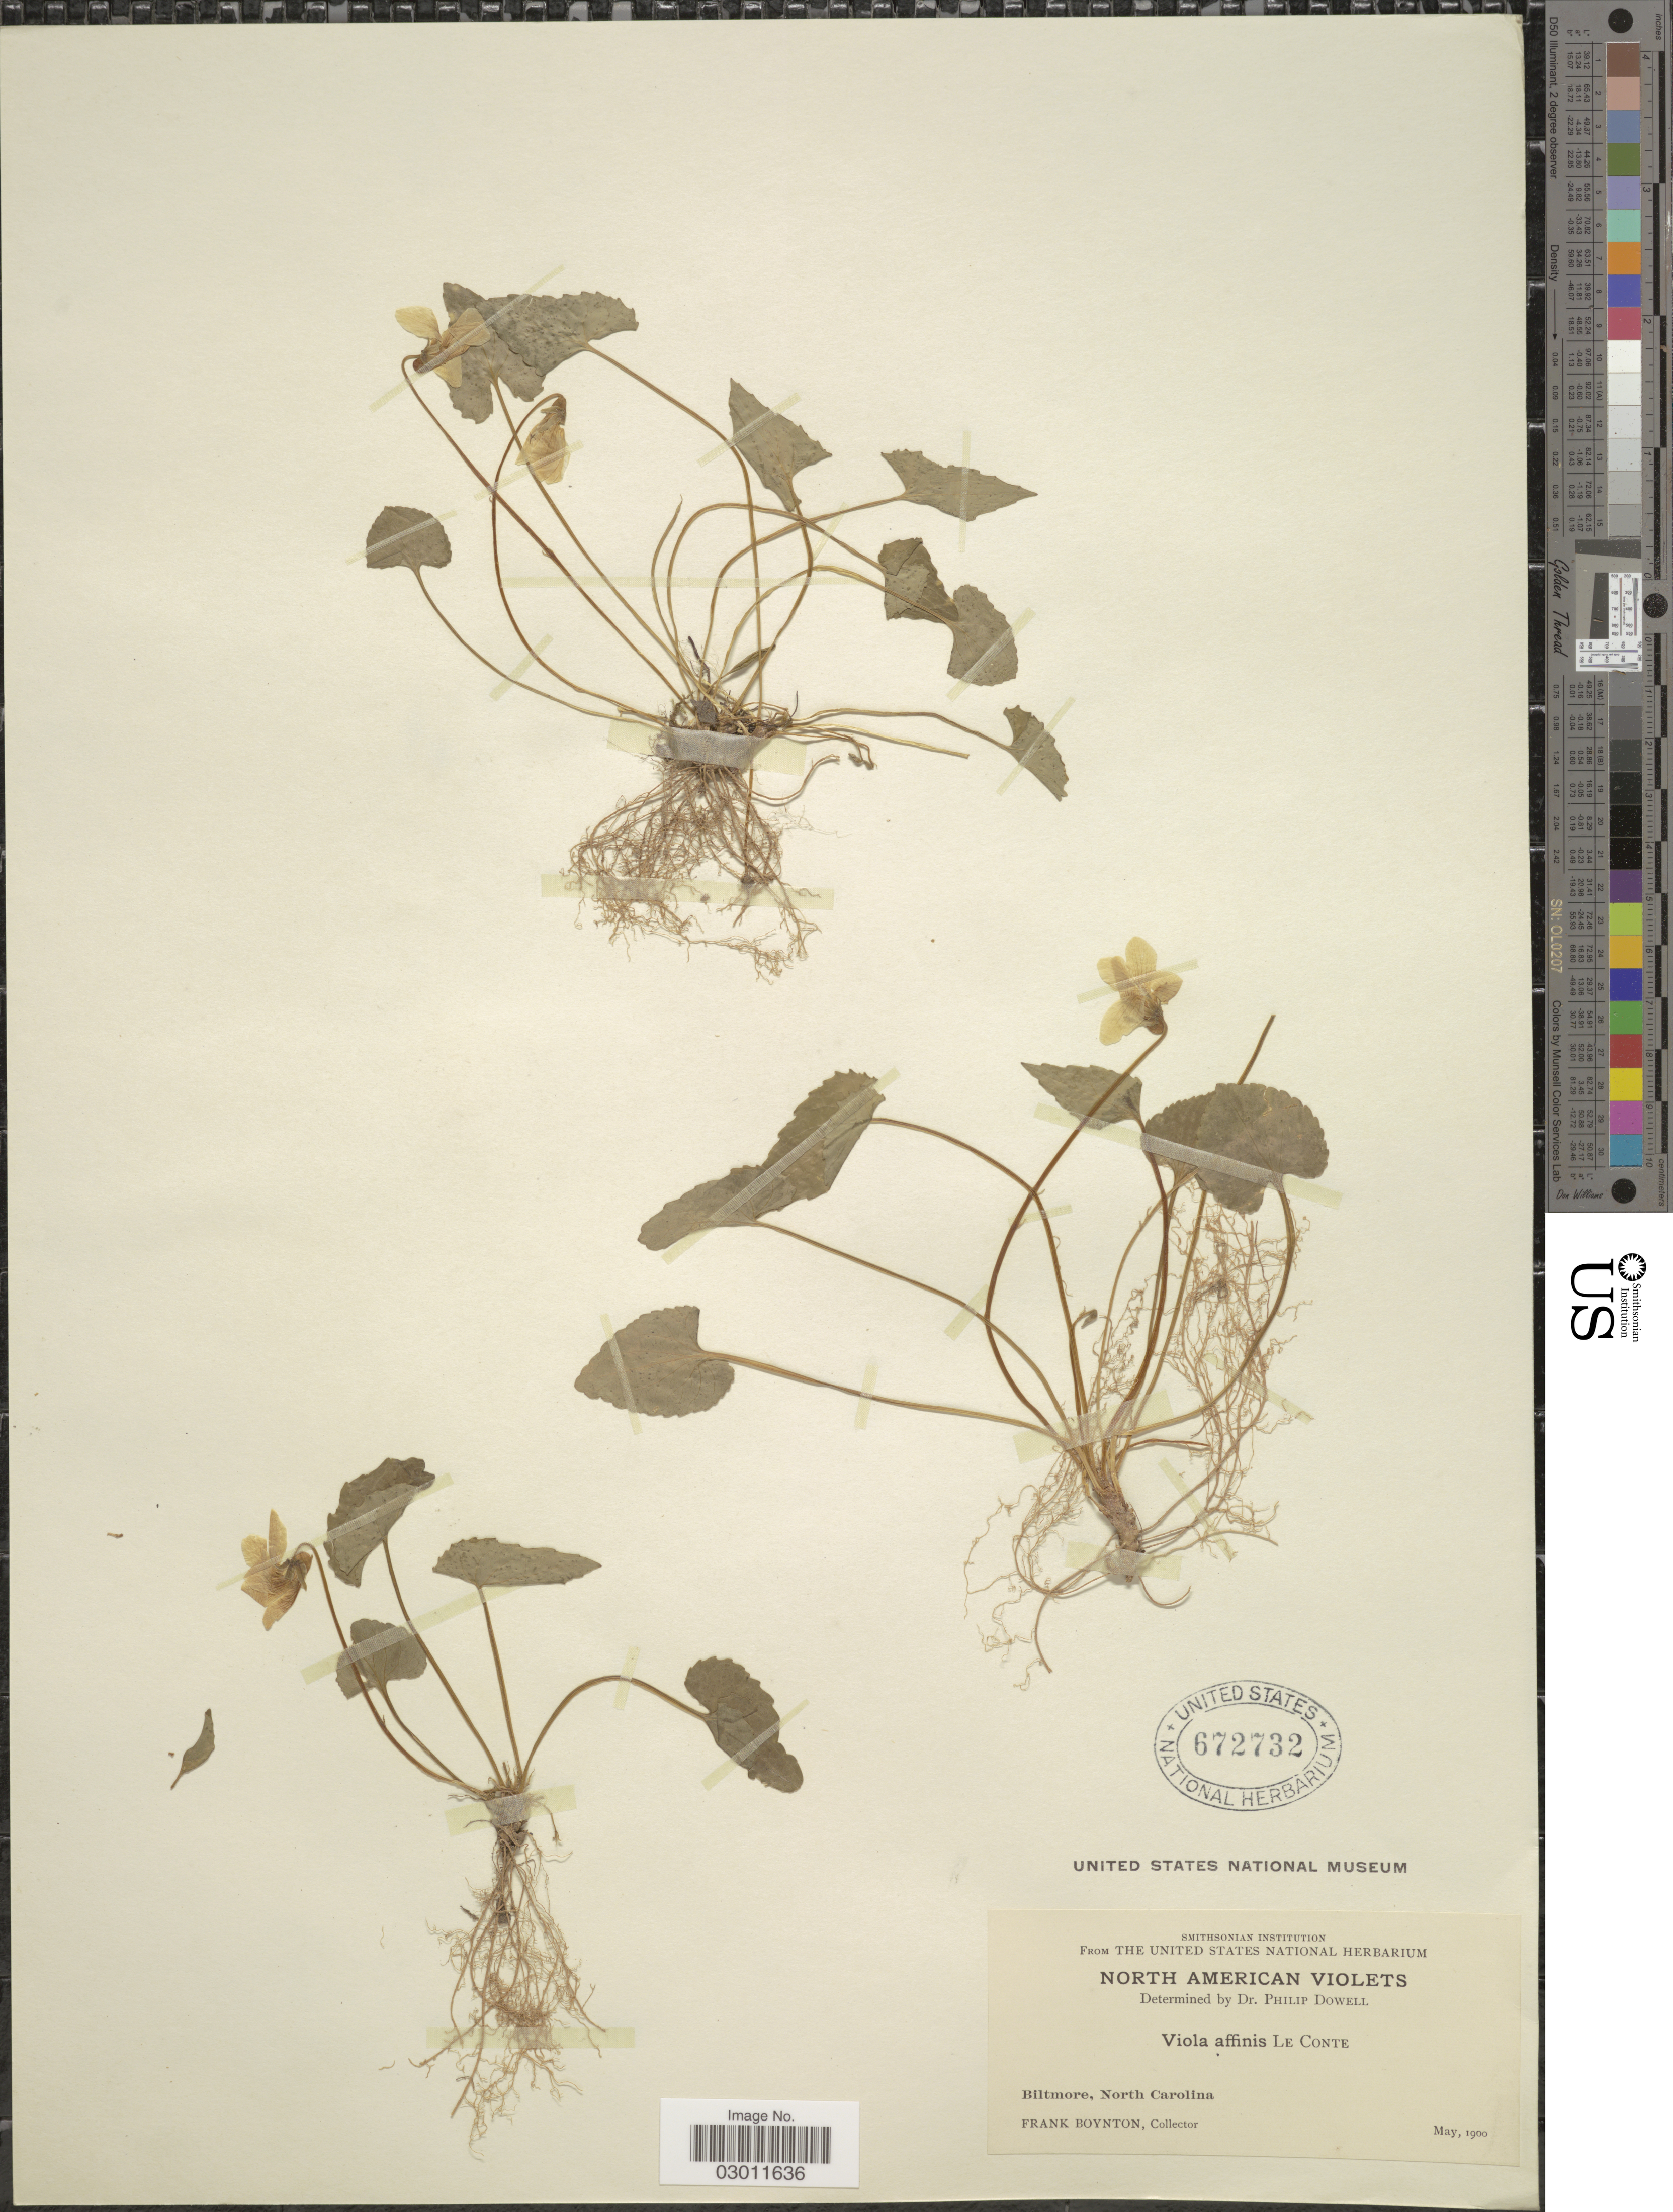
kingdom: Plantae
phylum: Tracheophyta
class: Magnoliopsida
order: Malpighiales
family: Violaceae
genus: Viola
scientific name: Viola affinis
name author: LeConte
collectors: F. Boynton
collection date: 1900-05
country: United States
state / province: North Carolina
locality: Biltmore.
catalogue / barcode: US 672732